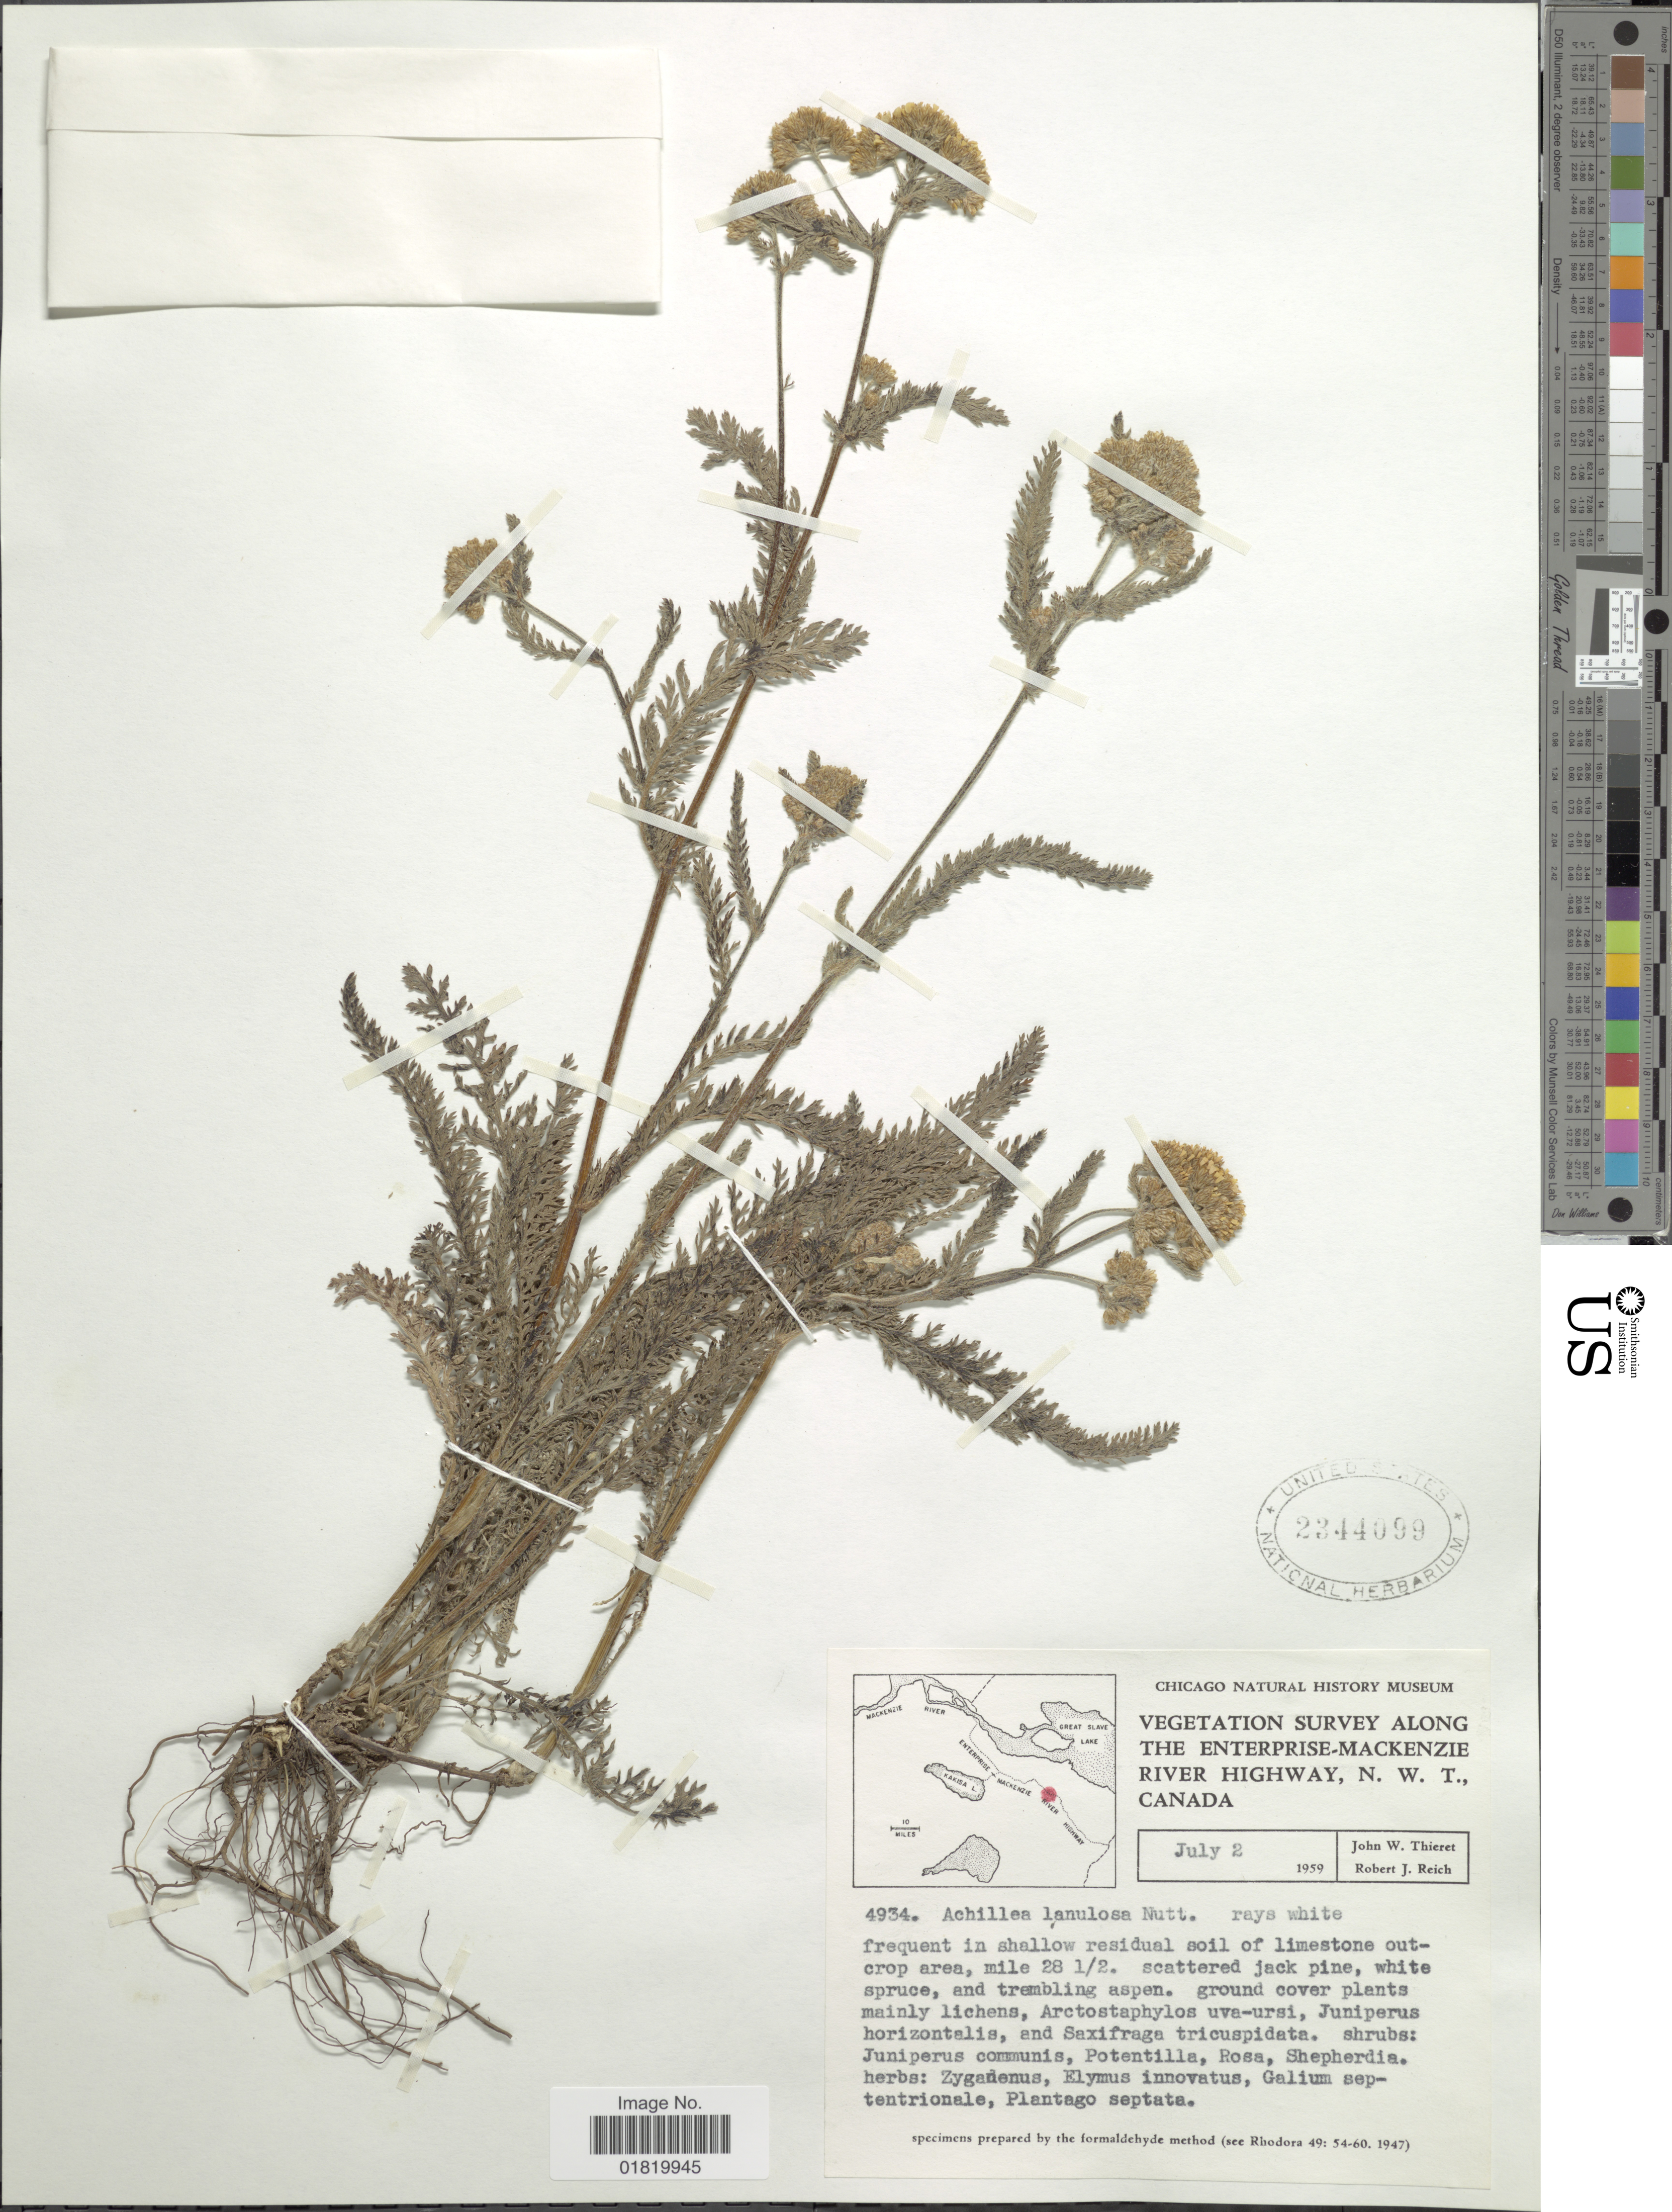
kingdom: Plantae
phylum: Tracheophyta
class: Magnoliopsida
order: Asterales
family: Asteraceae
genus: Achillea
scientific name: Achillea lanulosa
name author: Nutt.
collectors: J. W. Thieret & R. Reich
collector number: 4934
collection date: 1959-07-02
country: Canada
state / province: Northwest Territories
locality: Vegetation survey along the Enterprise-Mackenzie River Highway, N.W.T., Canada.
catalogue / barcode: US 2344099